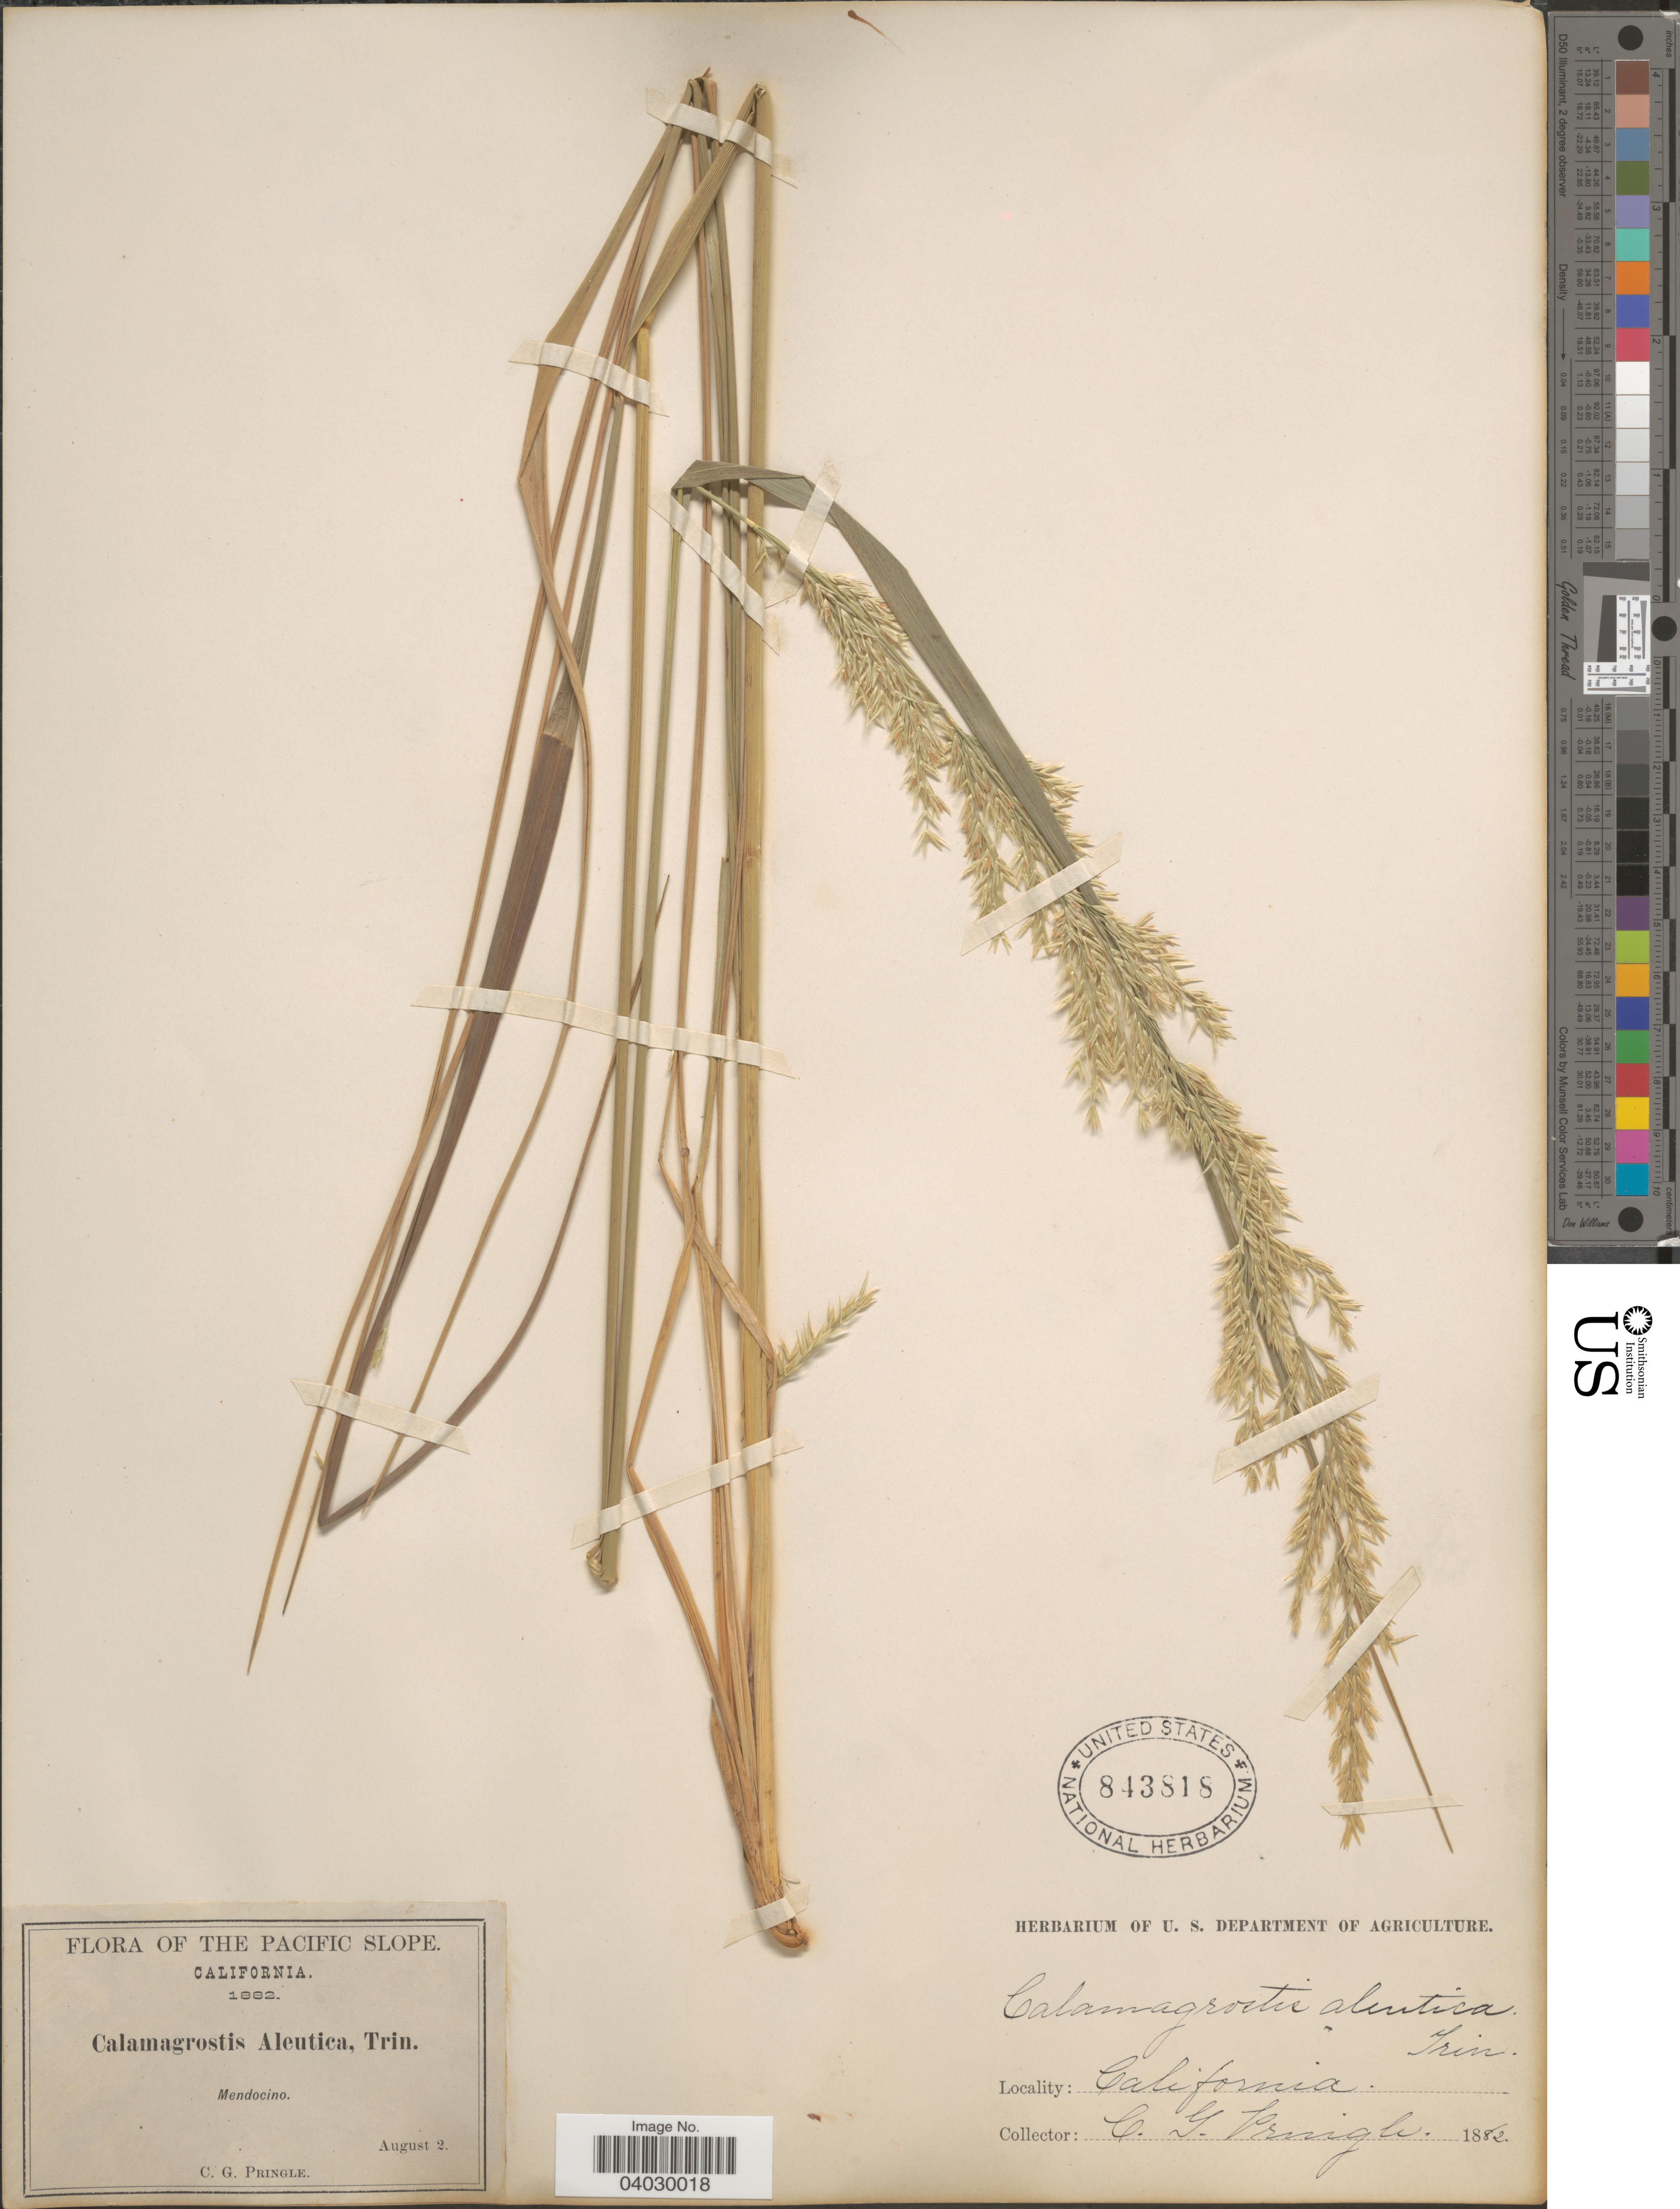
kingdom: Plantae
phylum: Tracheophyta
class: Liliopsida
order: Poales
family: Poaceae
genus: Calamagrostis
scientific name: Calamagrostis nutkaensis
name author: (J. Presl) Steud.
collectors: C. G. Pringle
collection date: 1882-08-02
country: United States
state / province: California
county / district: Mendocino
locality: The Pacific Slope. Mendocino.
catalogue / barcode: US 843818